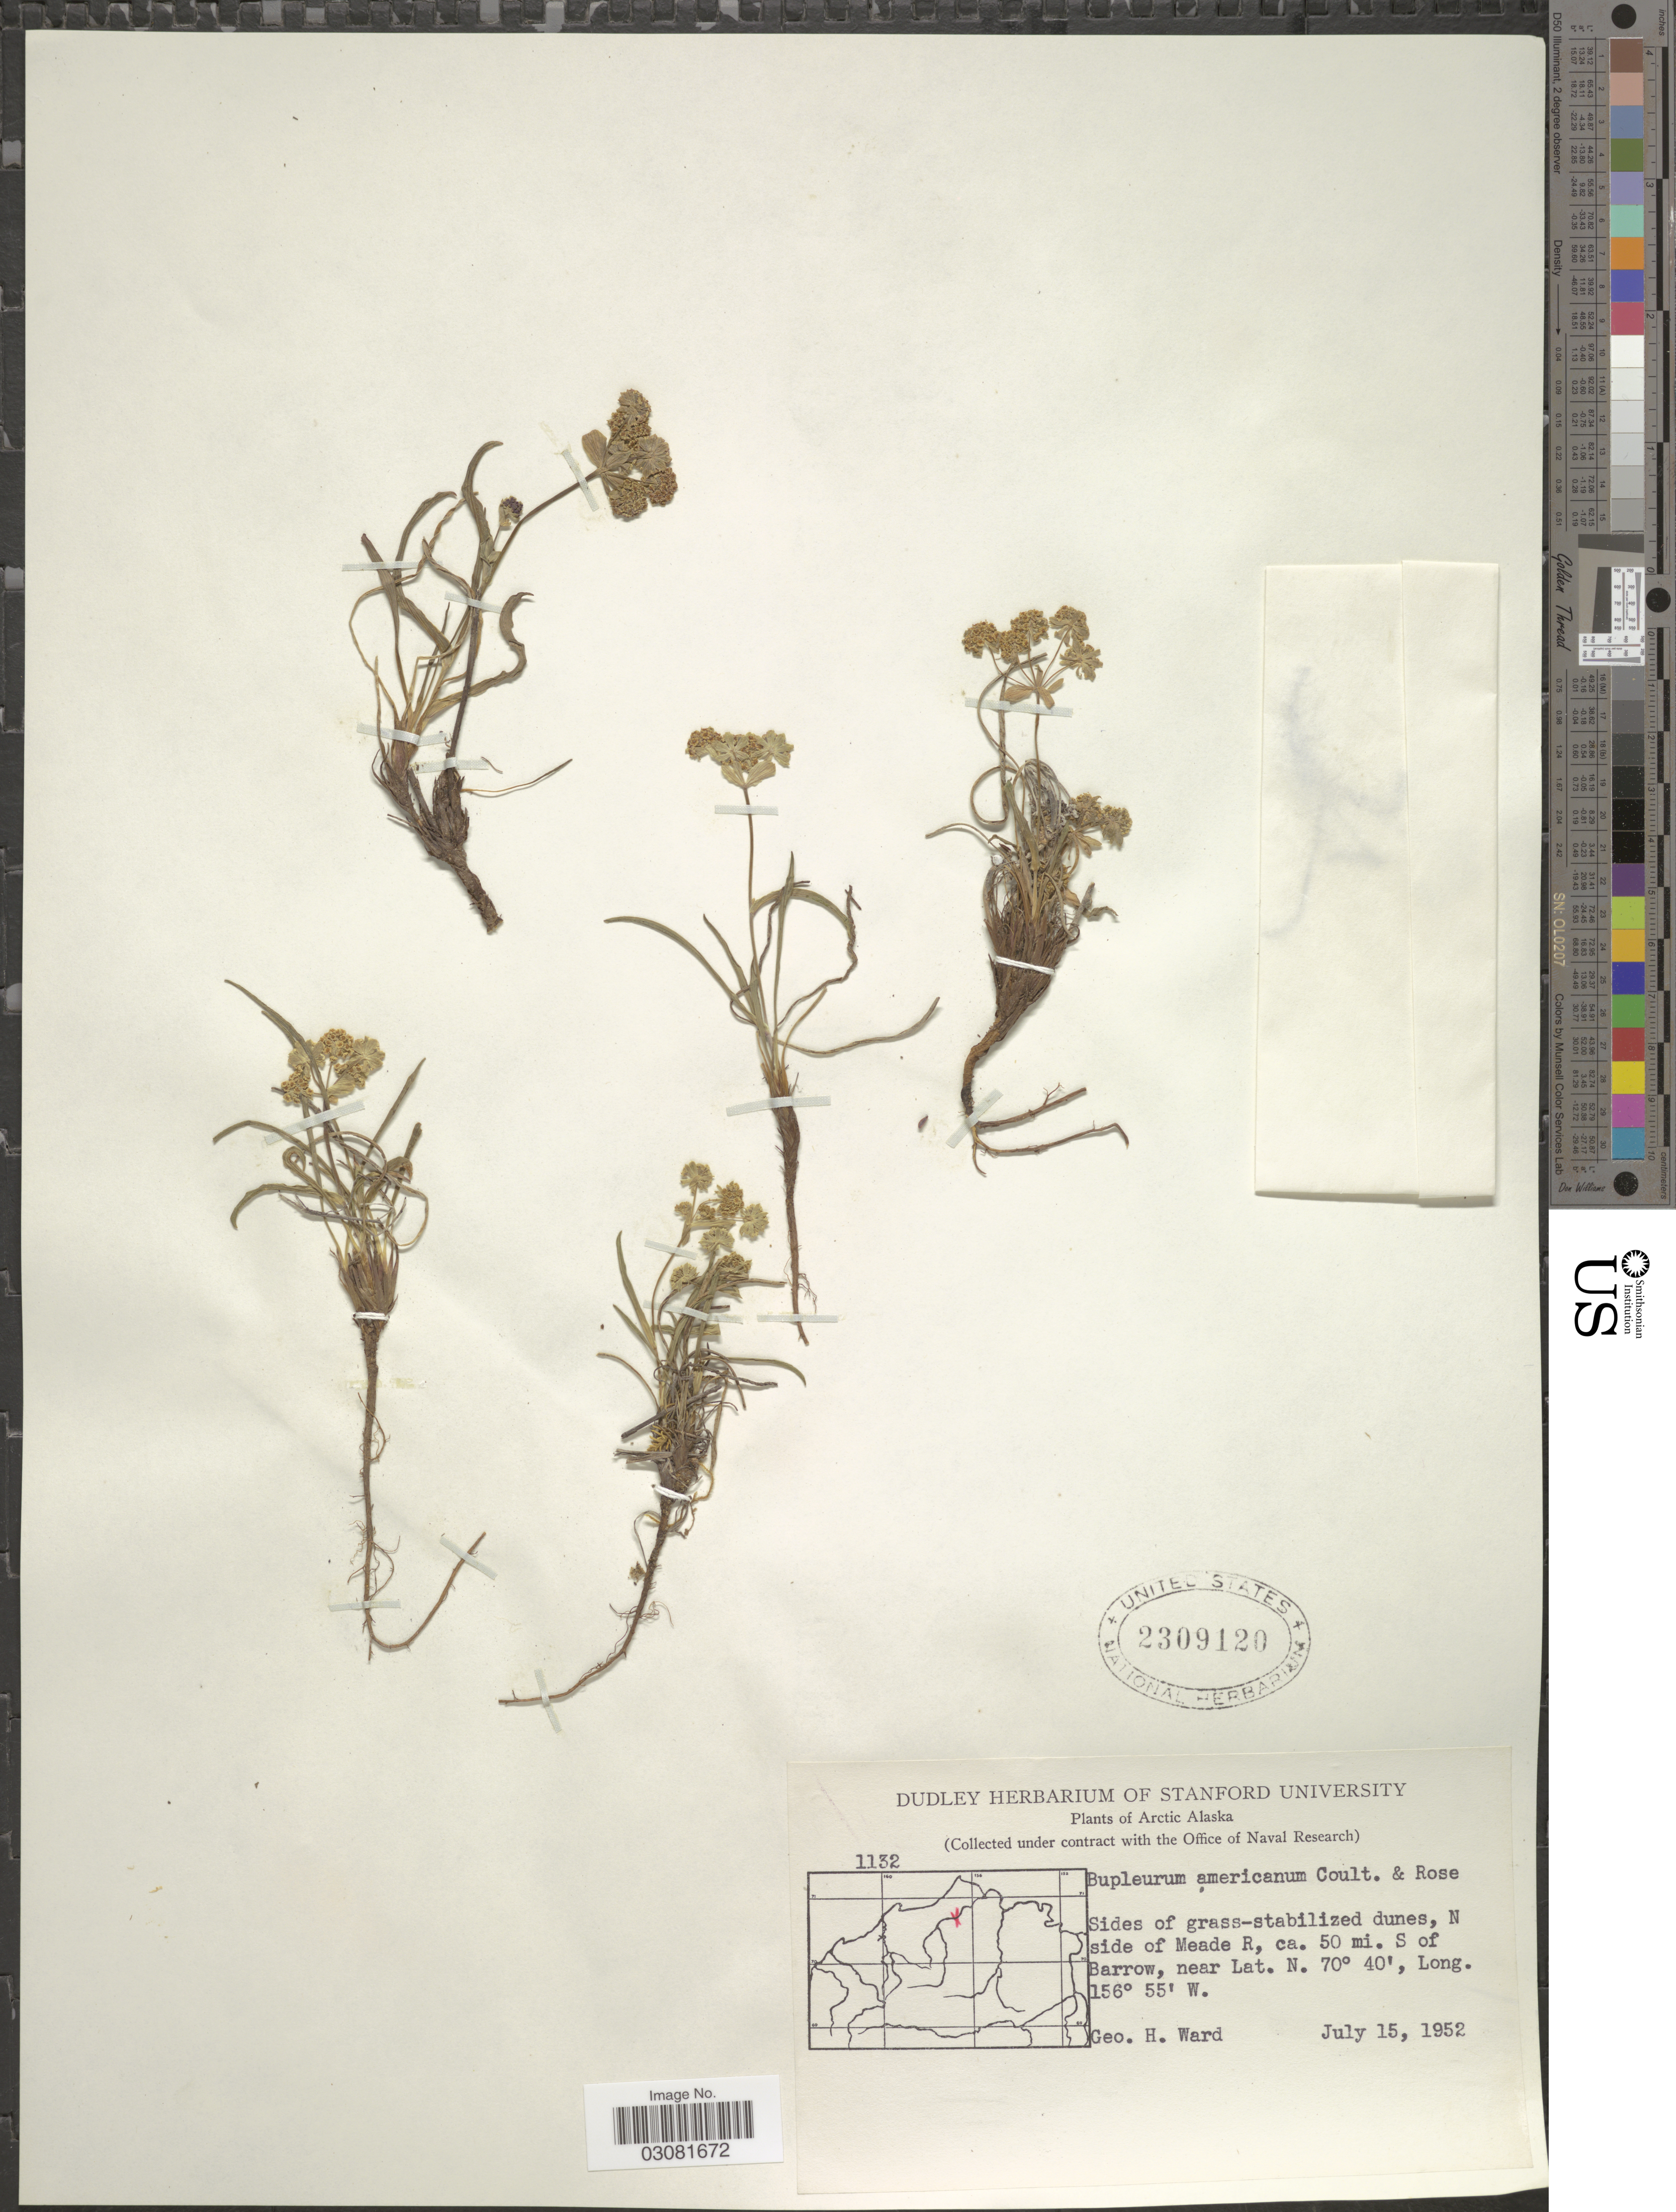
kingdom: Plantae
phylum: Tracheophyta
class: Magnoliopsida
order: Apiales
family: Apiaceae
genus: Bupleurum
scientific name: Bupleurum americanum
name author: J.M. Coult. & Rose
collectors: G. H. Ward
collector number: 1132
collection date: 1952-07-15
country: United States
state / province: Alaska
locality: Arctic Alaska, N side of Meade R, ca. 50 mi. S of Barrow.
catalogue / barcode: US 2309120